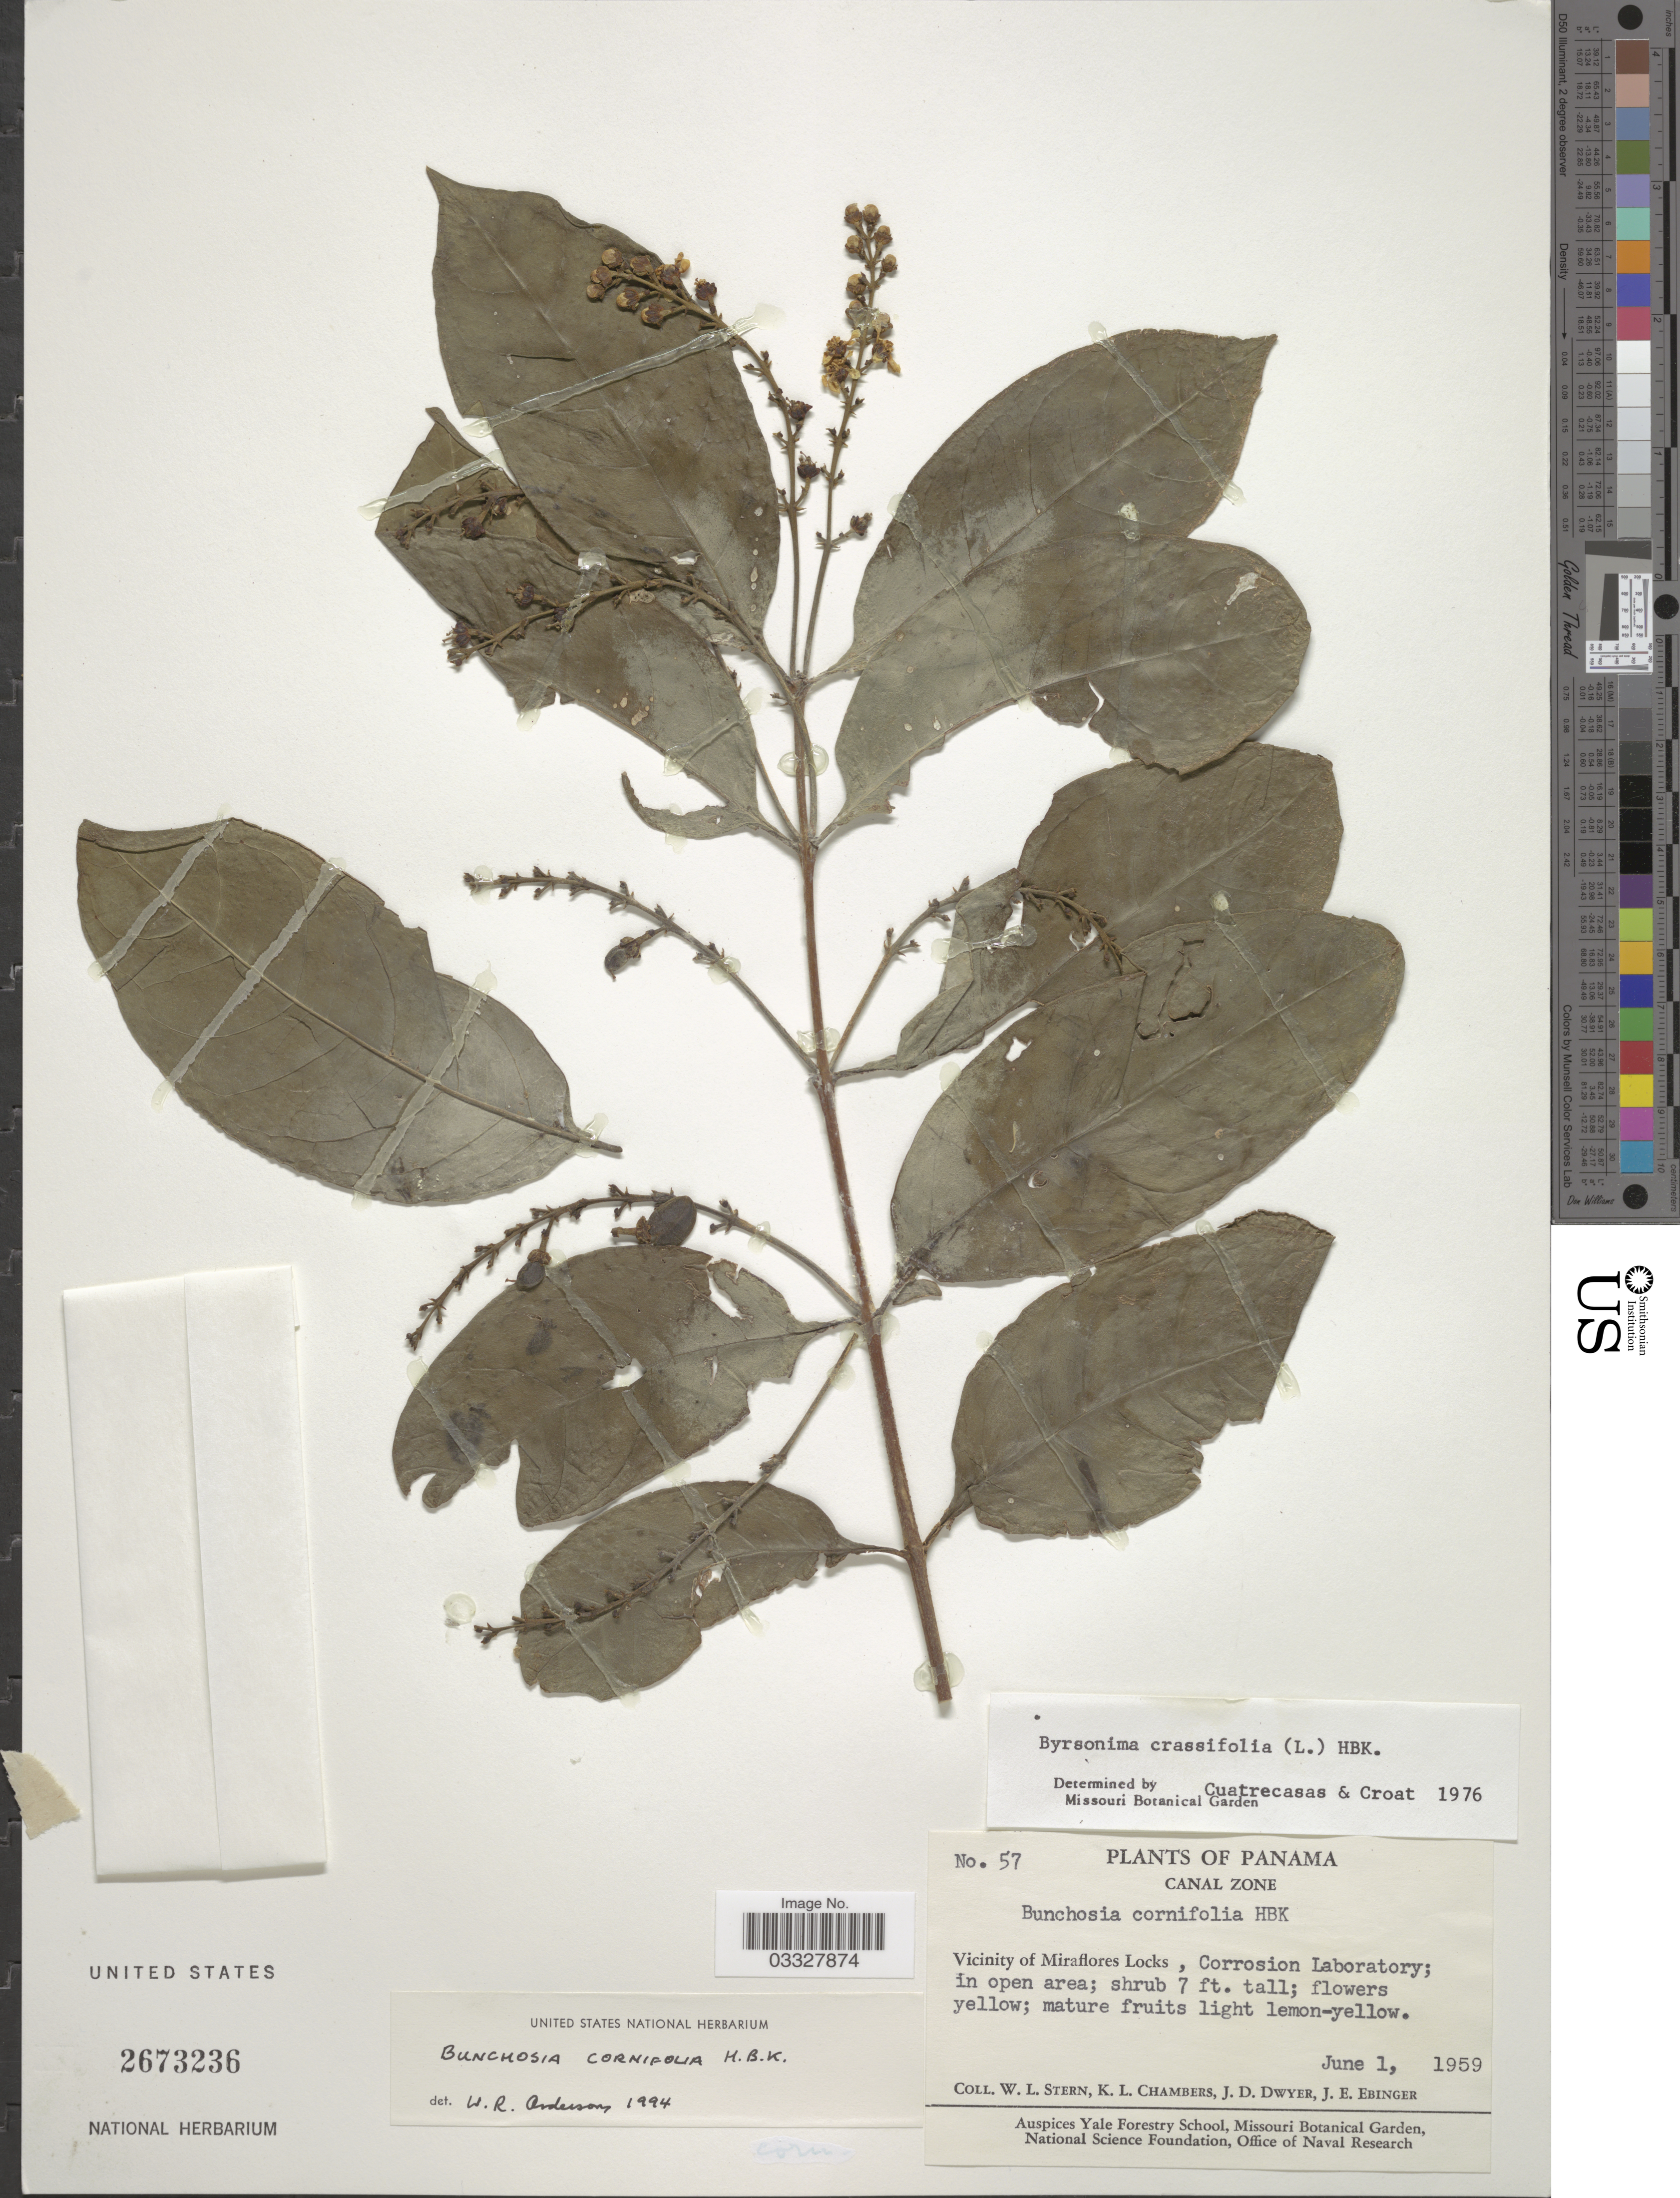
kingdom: Plantae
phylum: Tracheophyta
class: Magnoliopsida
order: Malpighiales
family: Malpighiaceae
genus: Bunchosia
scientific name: Bunchosia cornifolia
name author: Kunth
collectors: W. L. Stern, K. Chambers, J. D. Dwyer & J. Ebinger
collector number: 57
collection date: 1959-06-01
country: Panama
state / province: Panamá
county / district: Canal Zone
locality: Canal Zone. Vicinity of Miraflores Locks, Corrosoin Laboratory.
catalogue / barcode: US 2673236